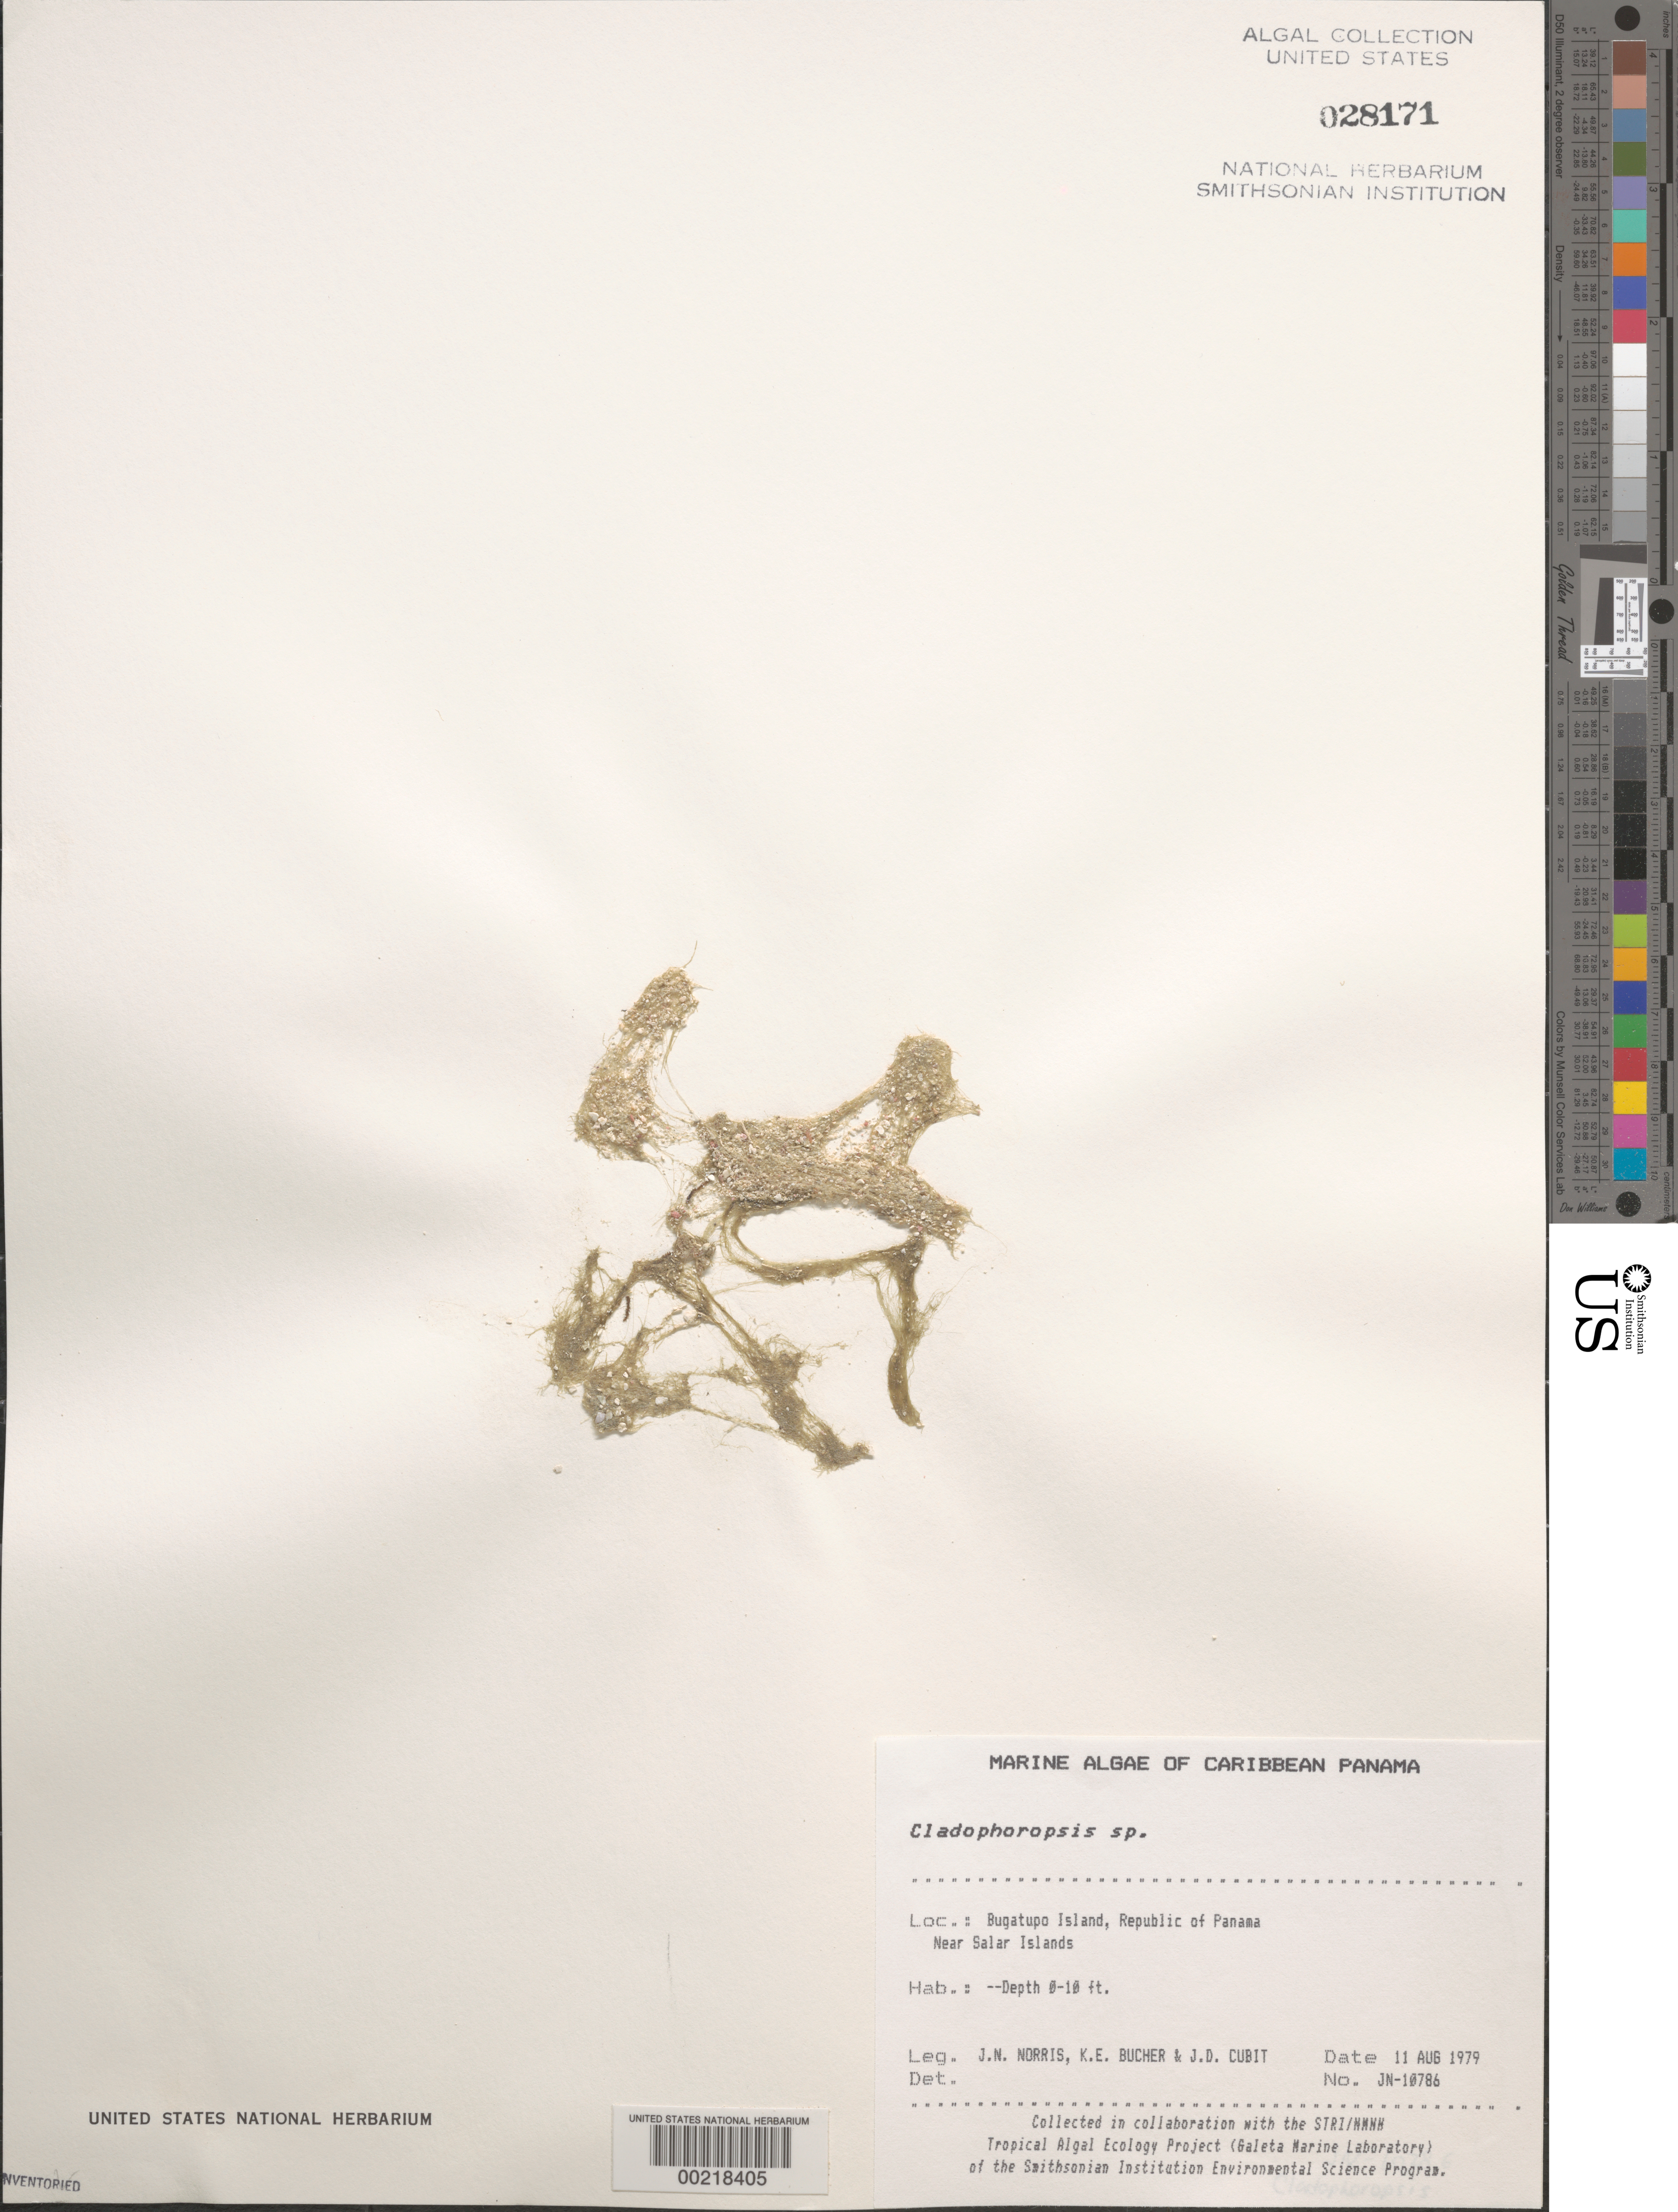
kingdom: Plantae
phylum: Chlorophyta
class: Ulvophyceae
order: Siphonocladales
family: Boodleaceae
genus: Cladophoropsis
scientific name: Cladophoropsis sp.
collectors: J. N. Norris, K. E. Bucher & J. Cubit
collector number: JN-10786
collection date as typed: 11 Aug 1979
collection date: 1979-08-11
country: Panama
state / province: Kuna Yala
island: Bugatupo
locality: Near Salar Islands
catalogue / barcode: US 28171